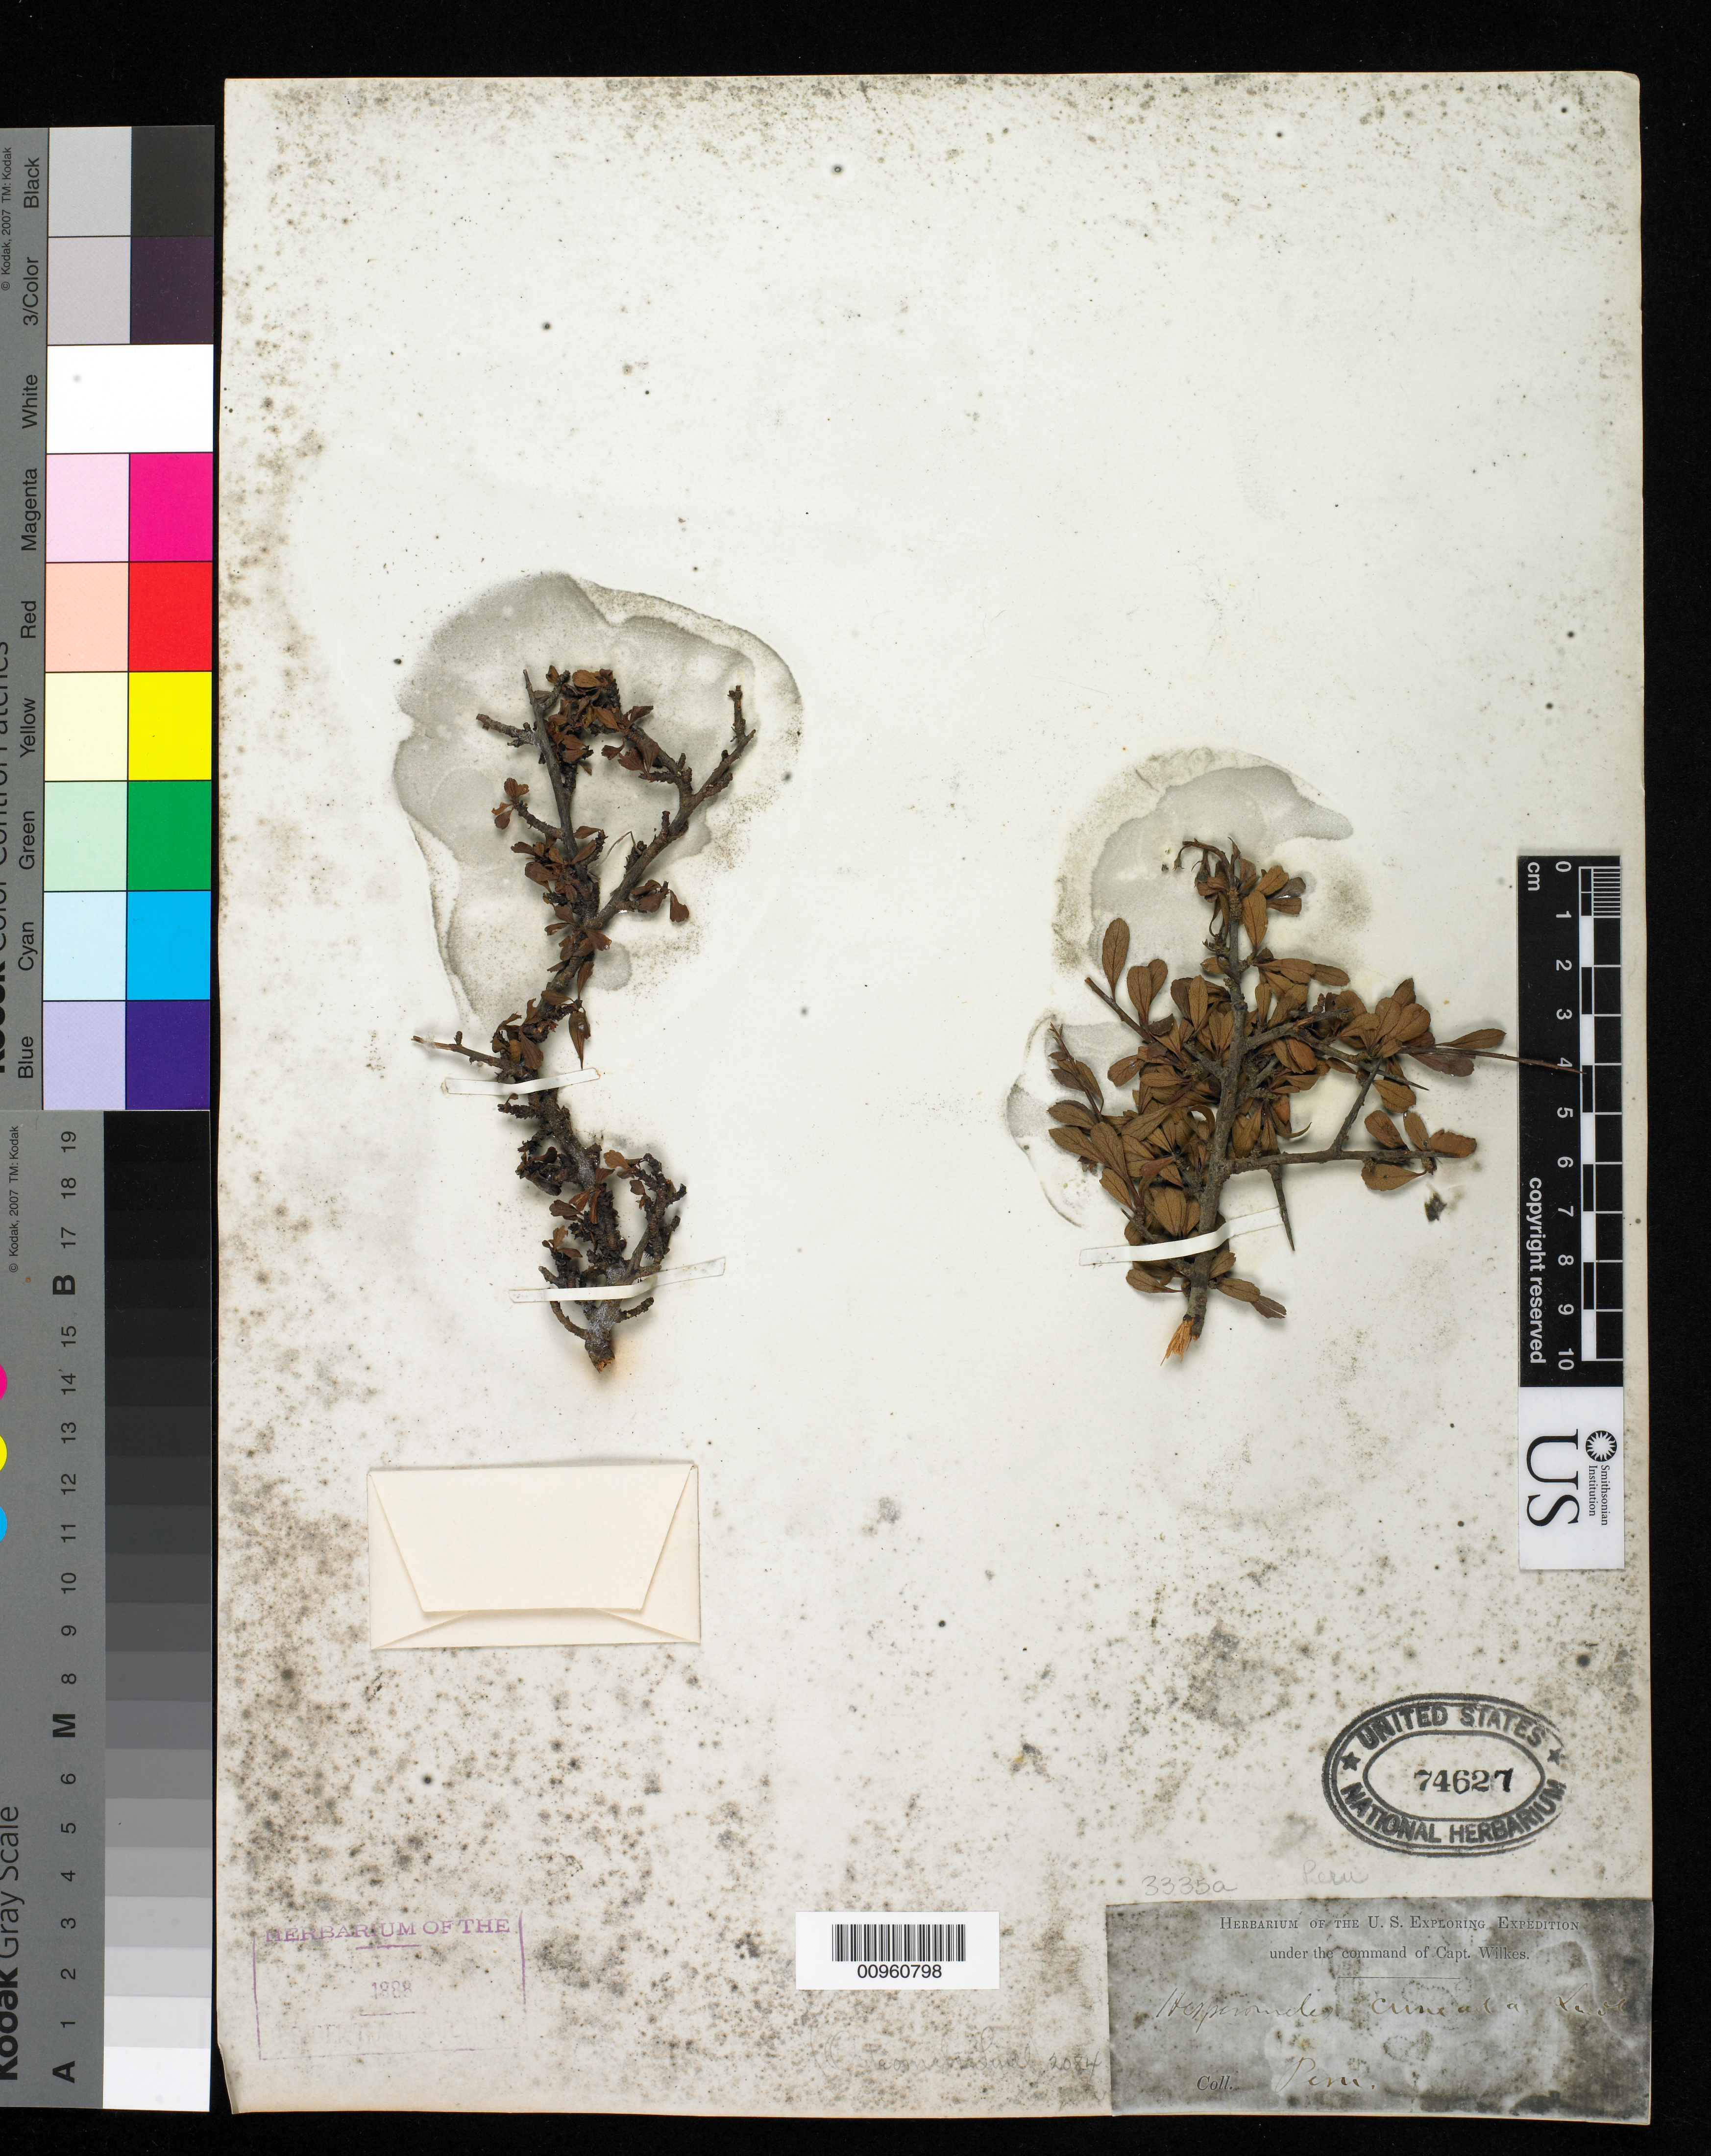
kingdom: Plantae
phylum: Tracheophyta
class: Magnoliopsida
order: Rosales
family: Rosaceae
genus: Hesperomeles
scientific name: Hesperomeles cuneata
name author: Lindl.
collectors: Wilkes Explor. Exped.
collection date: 1838/1842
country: Peru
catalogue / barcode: US 74627